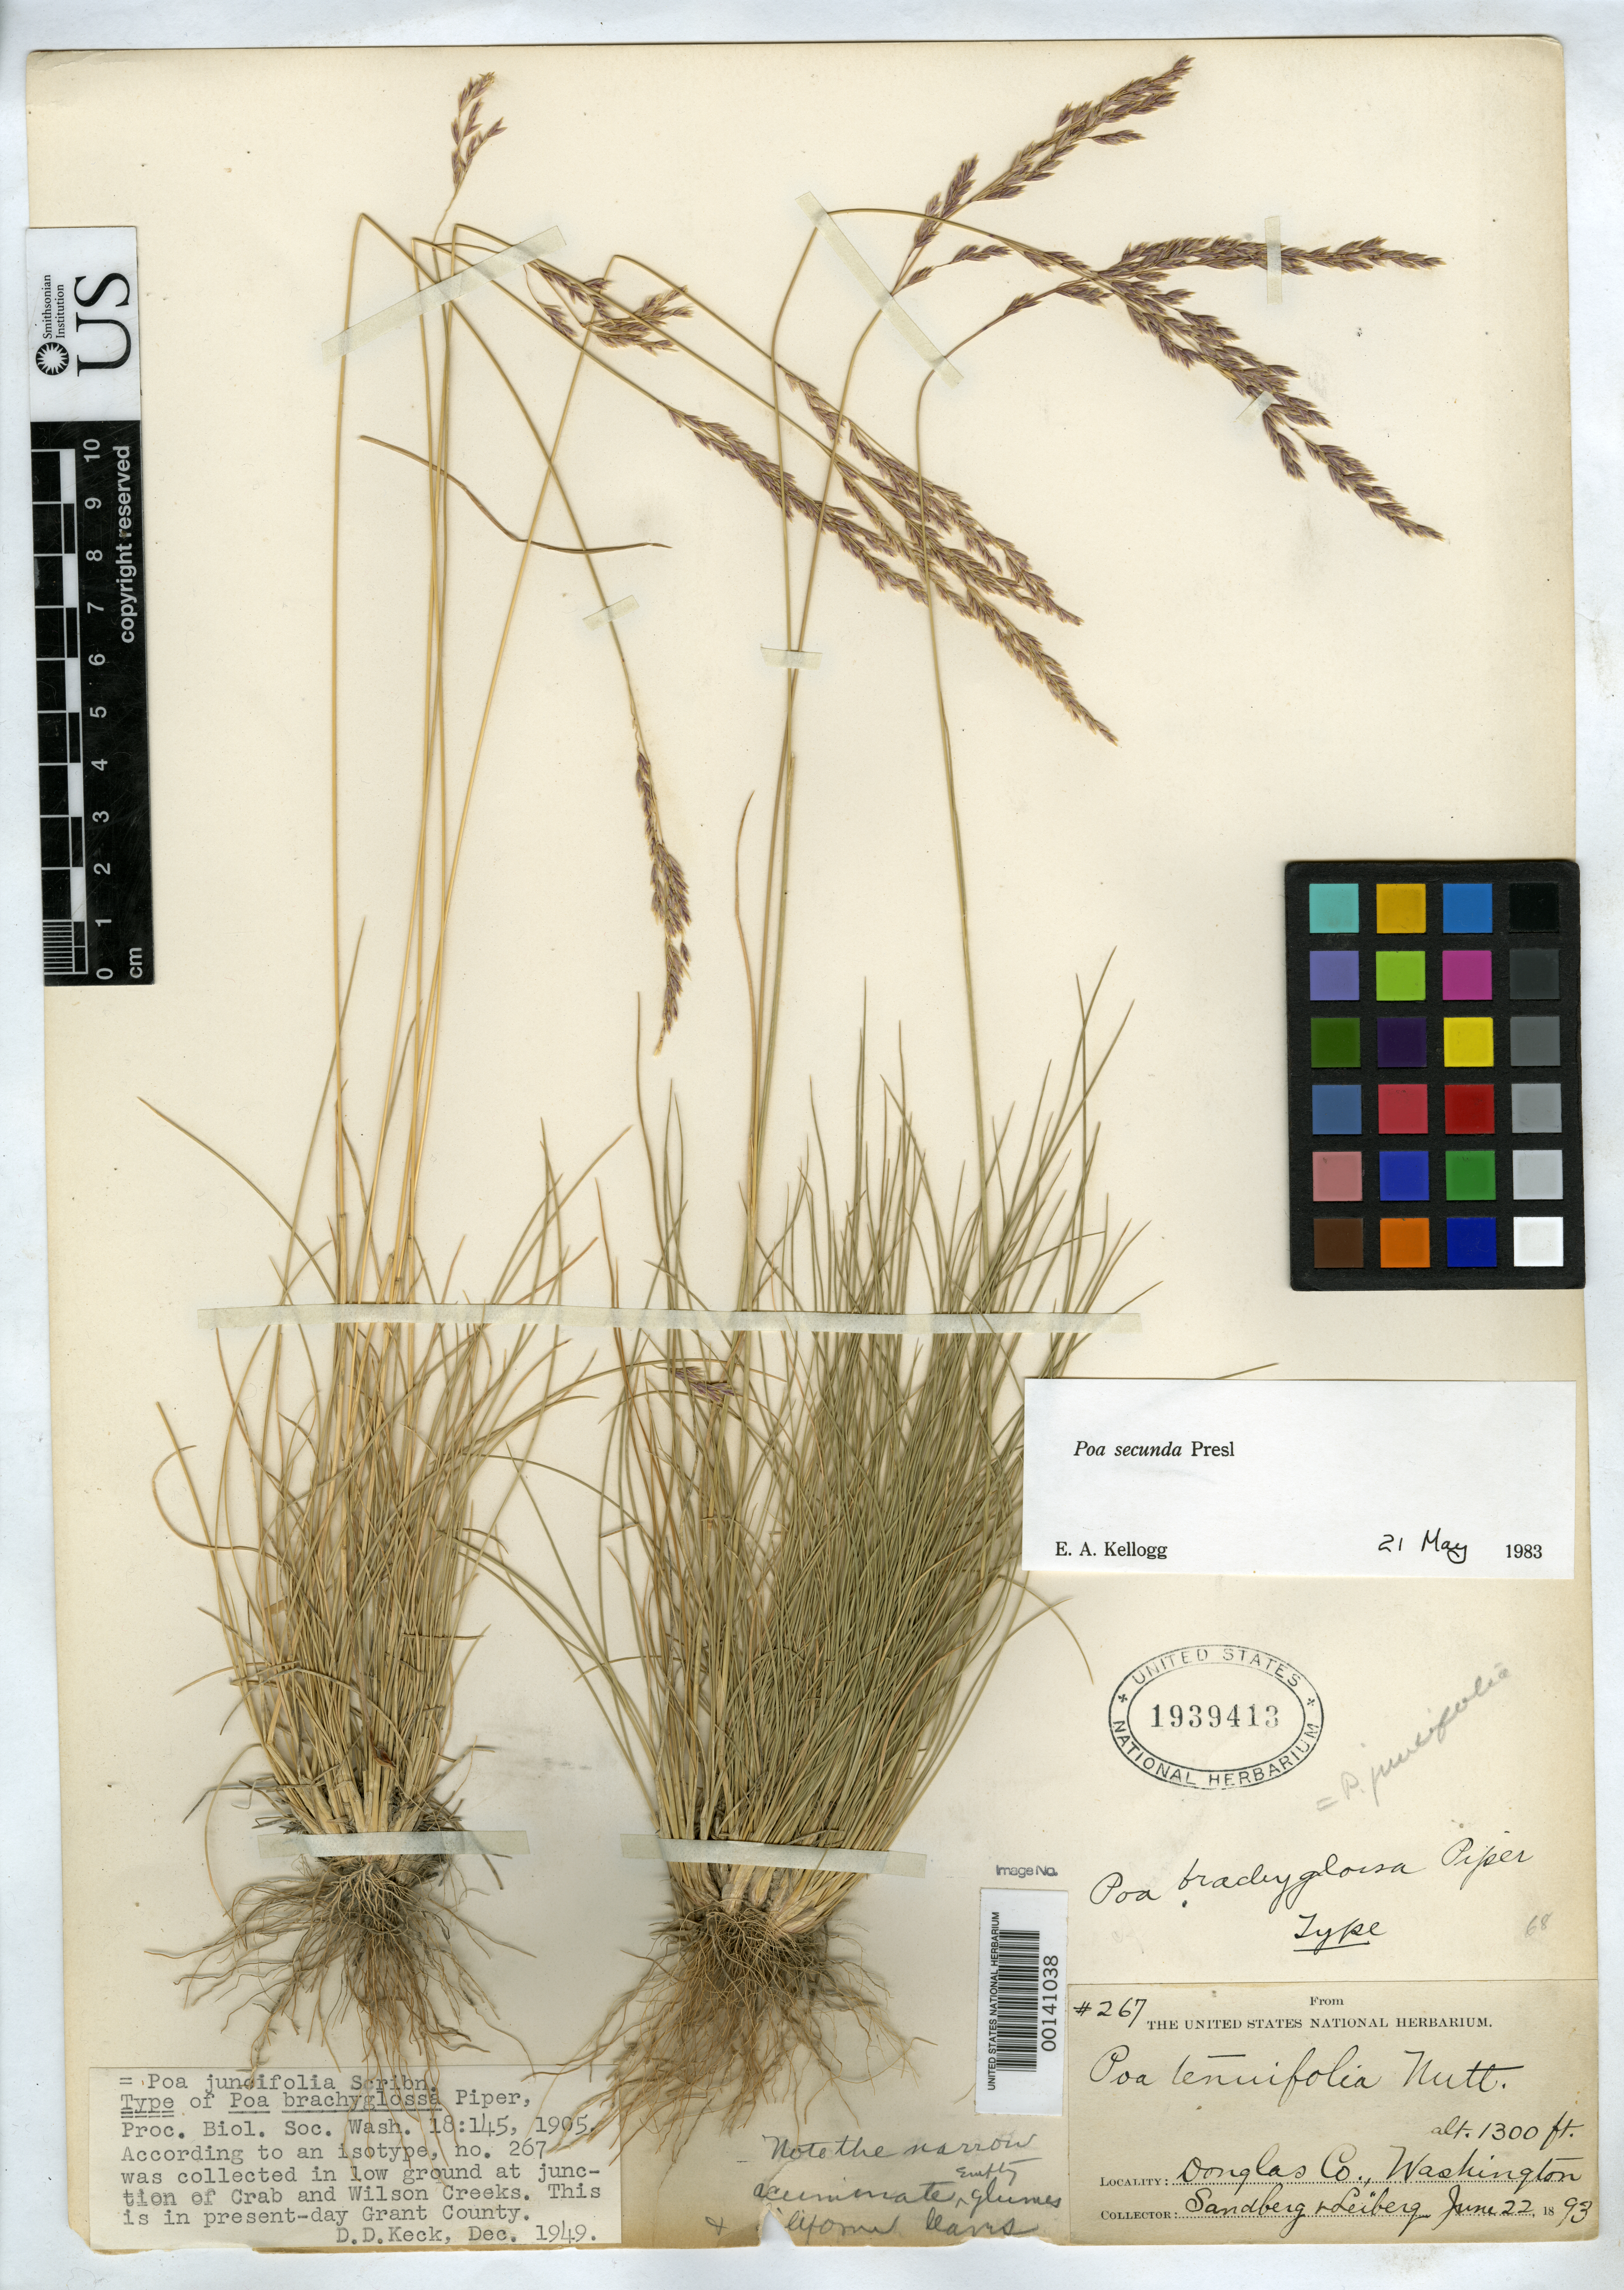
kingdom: Plantae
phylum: Tracheophyta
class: Liliopsida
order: Poales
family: Poaceae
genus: Poa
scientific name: Poa brachyglossa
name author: Piper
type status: Isotype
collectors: J. H. Sandberg & J. Leiberg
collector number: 267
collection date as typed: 22 Jun 1895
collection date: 1895-06-22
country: United States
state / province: Washington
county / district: Douglas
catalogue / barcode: US 1939413